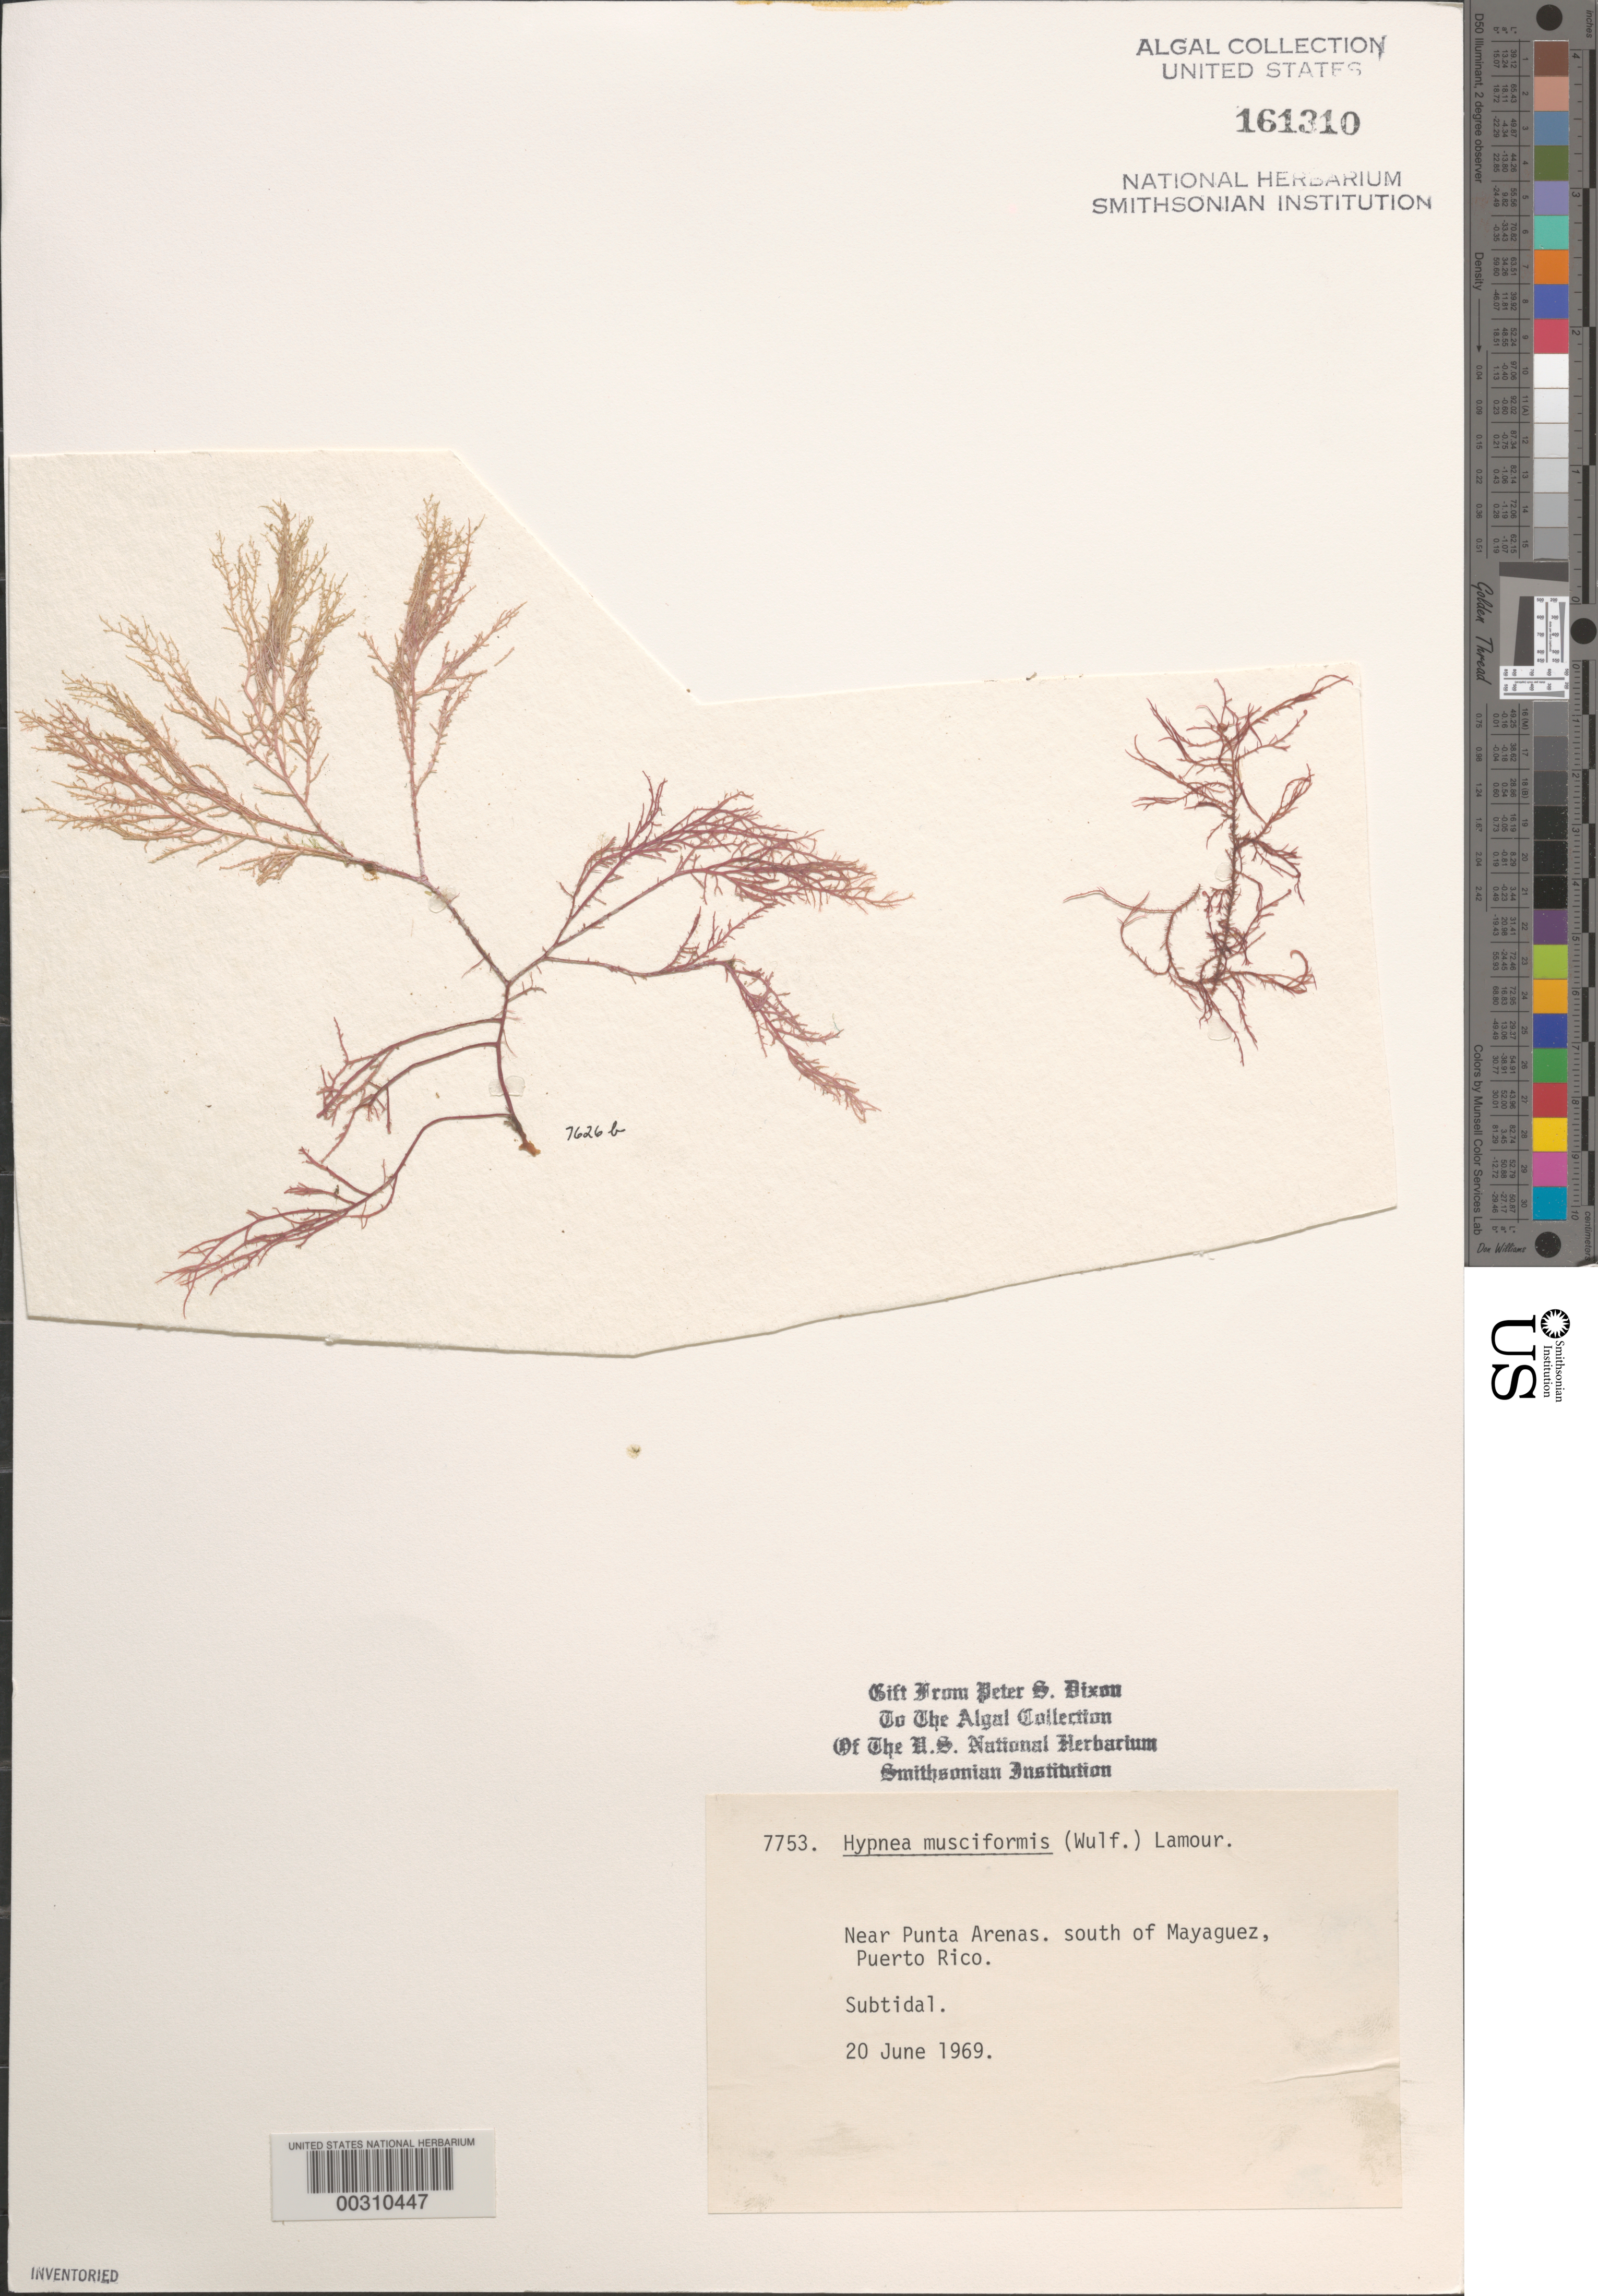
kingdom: Plantae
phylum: Rhodophyta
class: Florideophyceae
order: Gigartinales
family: Cystocloniaceae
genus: Hypnea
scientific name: Hypnea musciformis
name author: (Wulfen) J.V.Lamouroux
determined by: Dixon, P. S.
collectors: P. S. Dixon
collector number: PSD 7753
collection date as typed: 20 Jun 1969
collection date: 1969-06-20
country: Puerto Rico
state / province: Mayaguez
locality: Near punta arenas, south of mayaguez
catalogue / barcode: US 161310